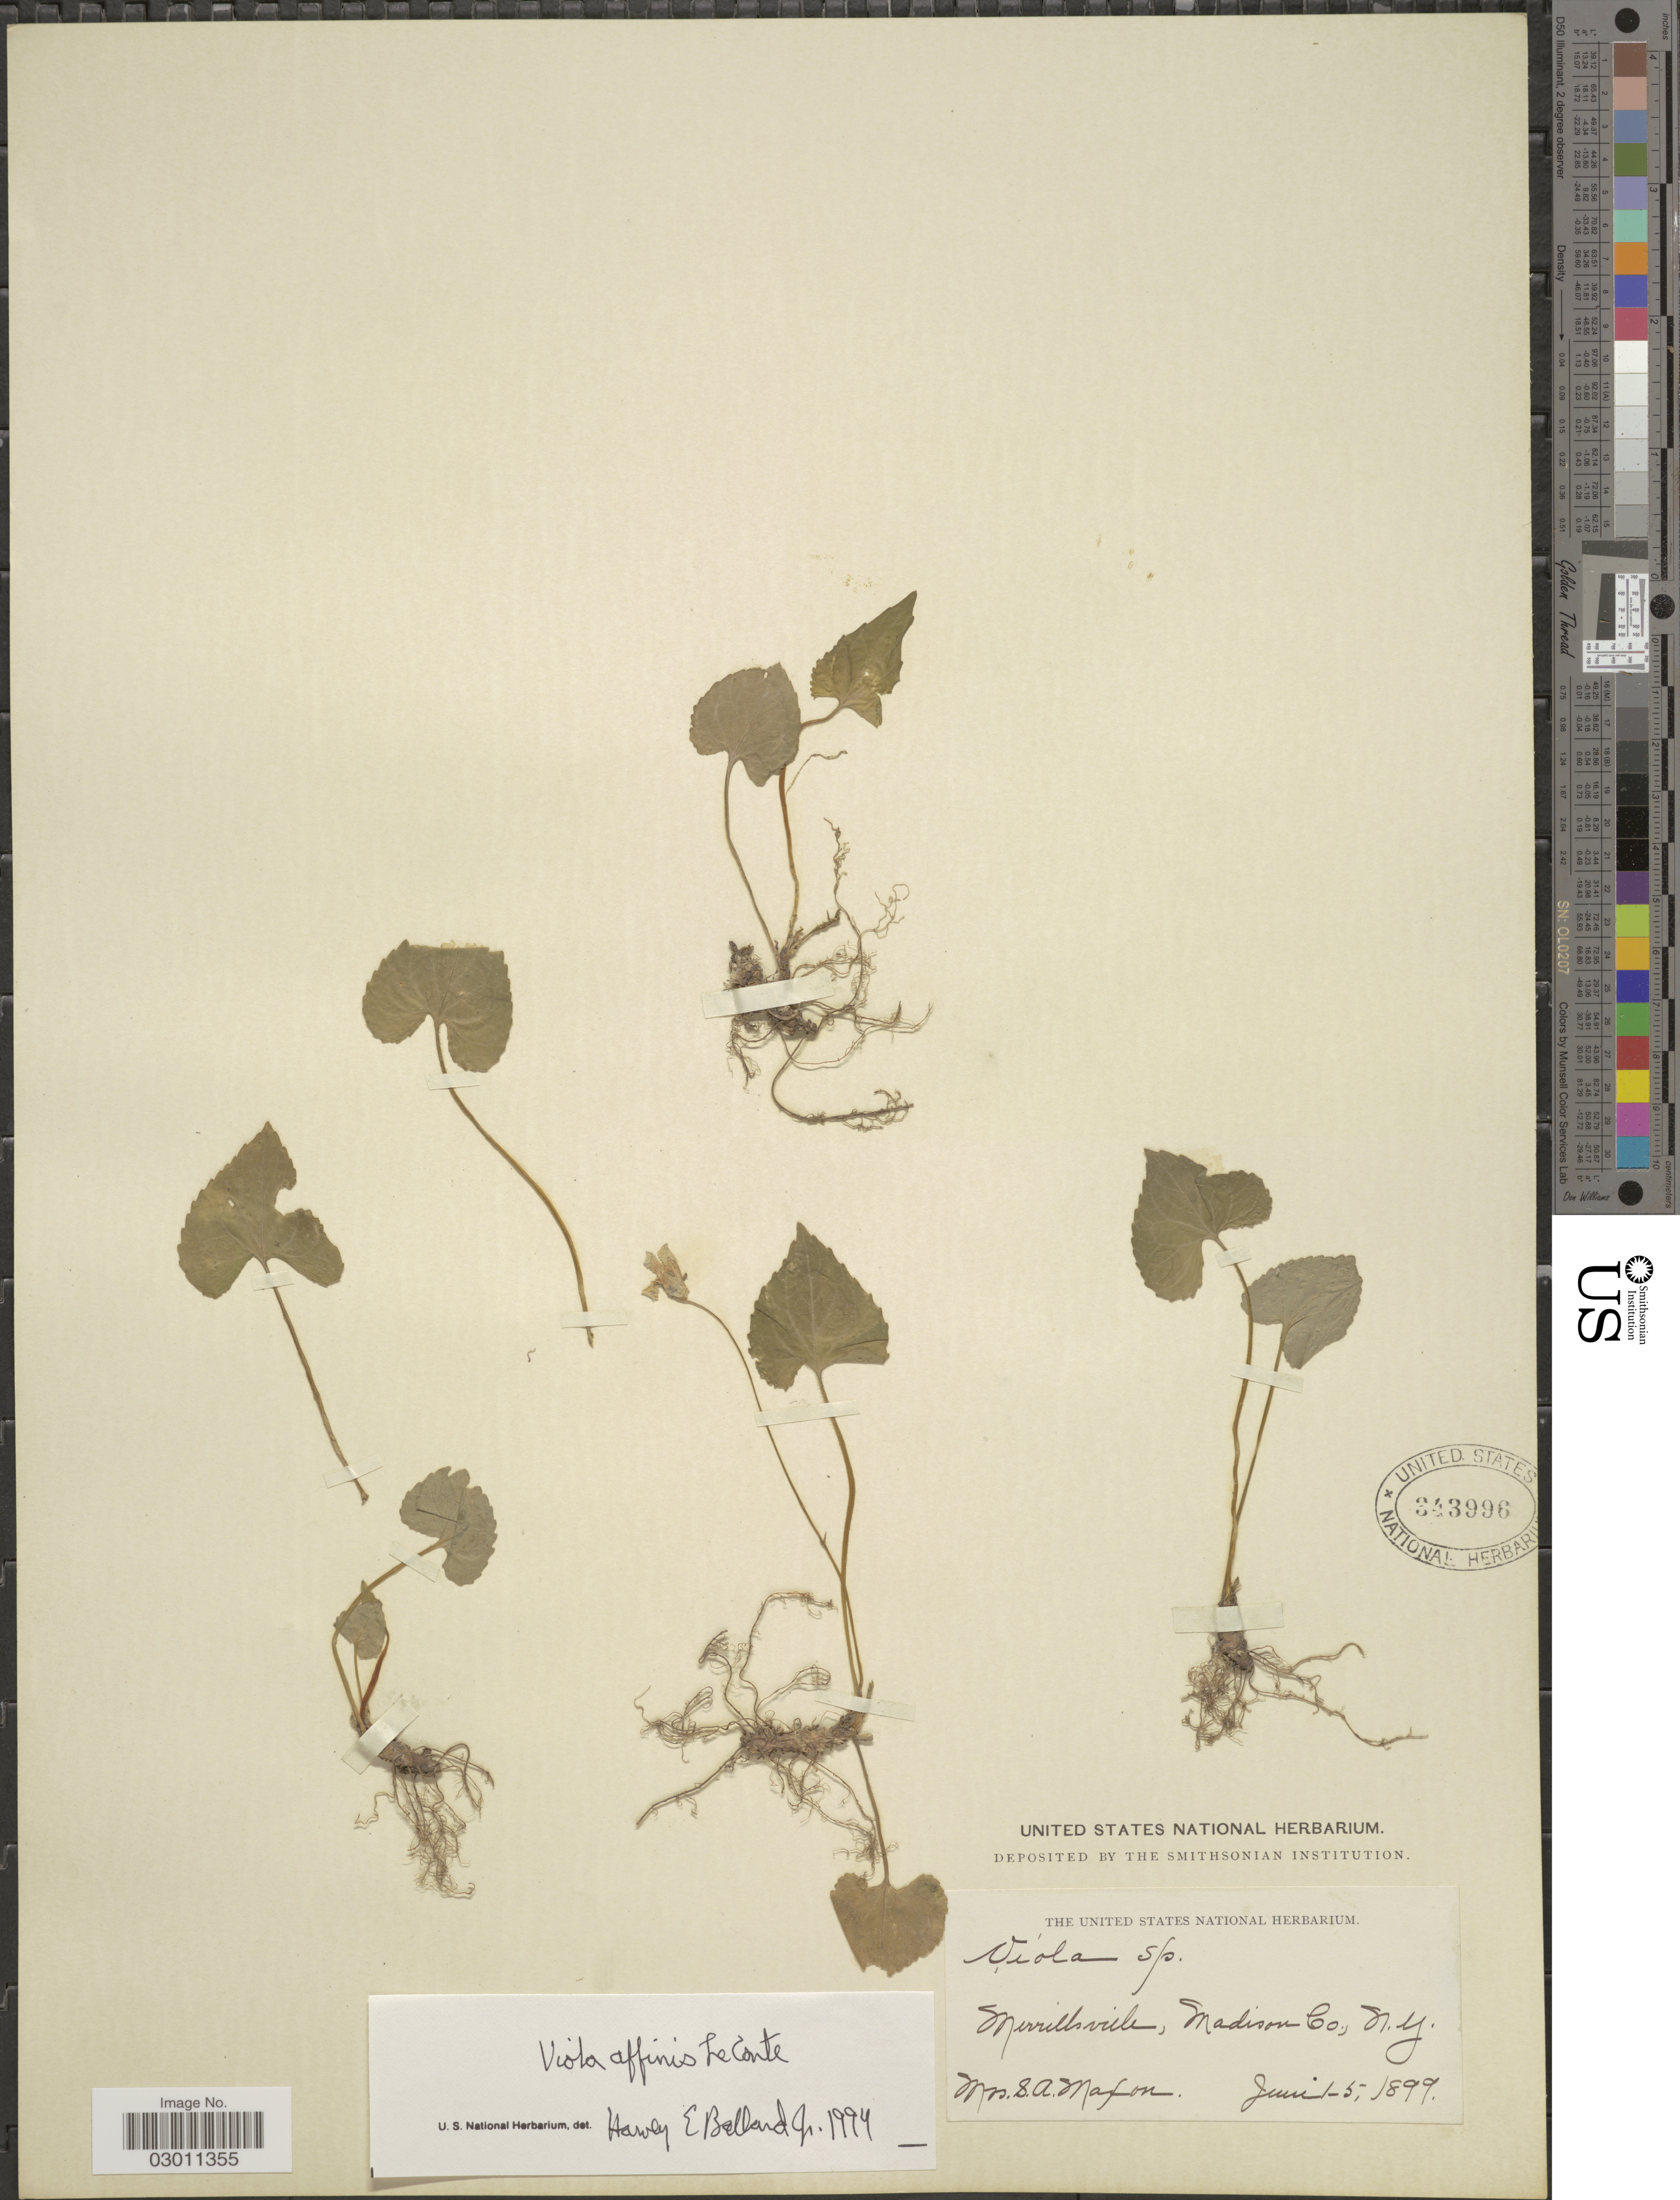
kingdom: Plantae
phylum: Tracheophyta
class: Magnoliopsida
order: Malpighiales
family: Violaceae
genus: Viola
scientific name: Viola affinis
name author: LeConte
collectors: S. Maxon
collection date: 1899-06-01/1899-06-05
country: United States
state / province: New York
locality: Merrillsville, Madison Co.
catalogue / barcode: US 343996